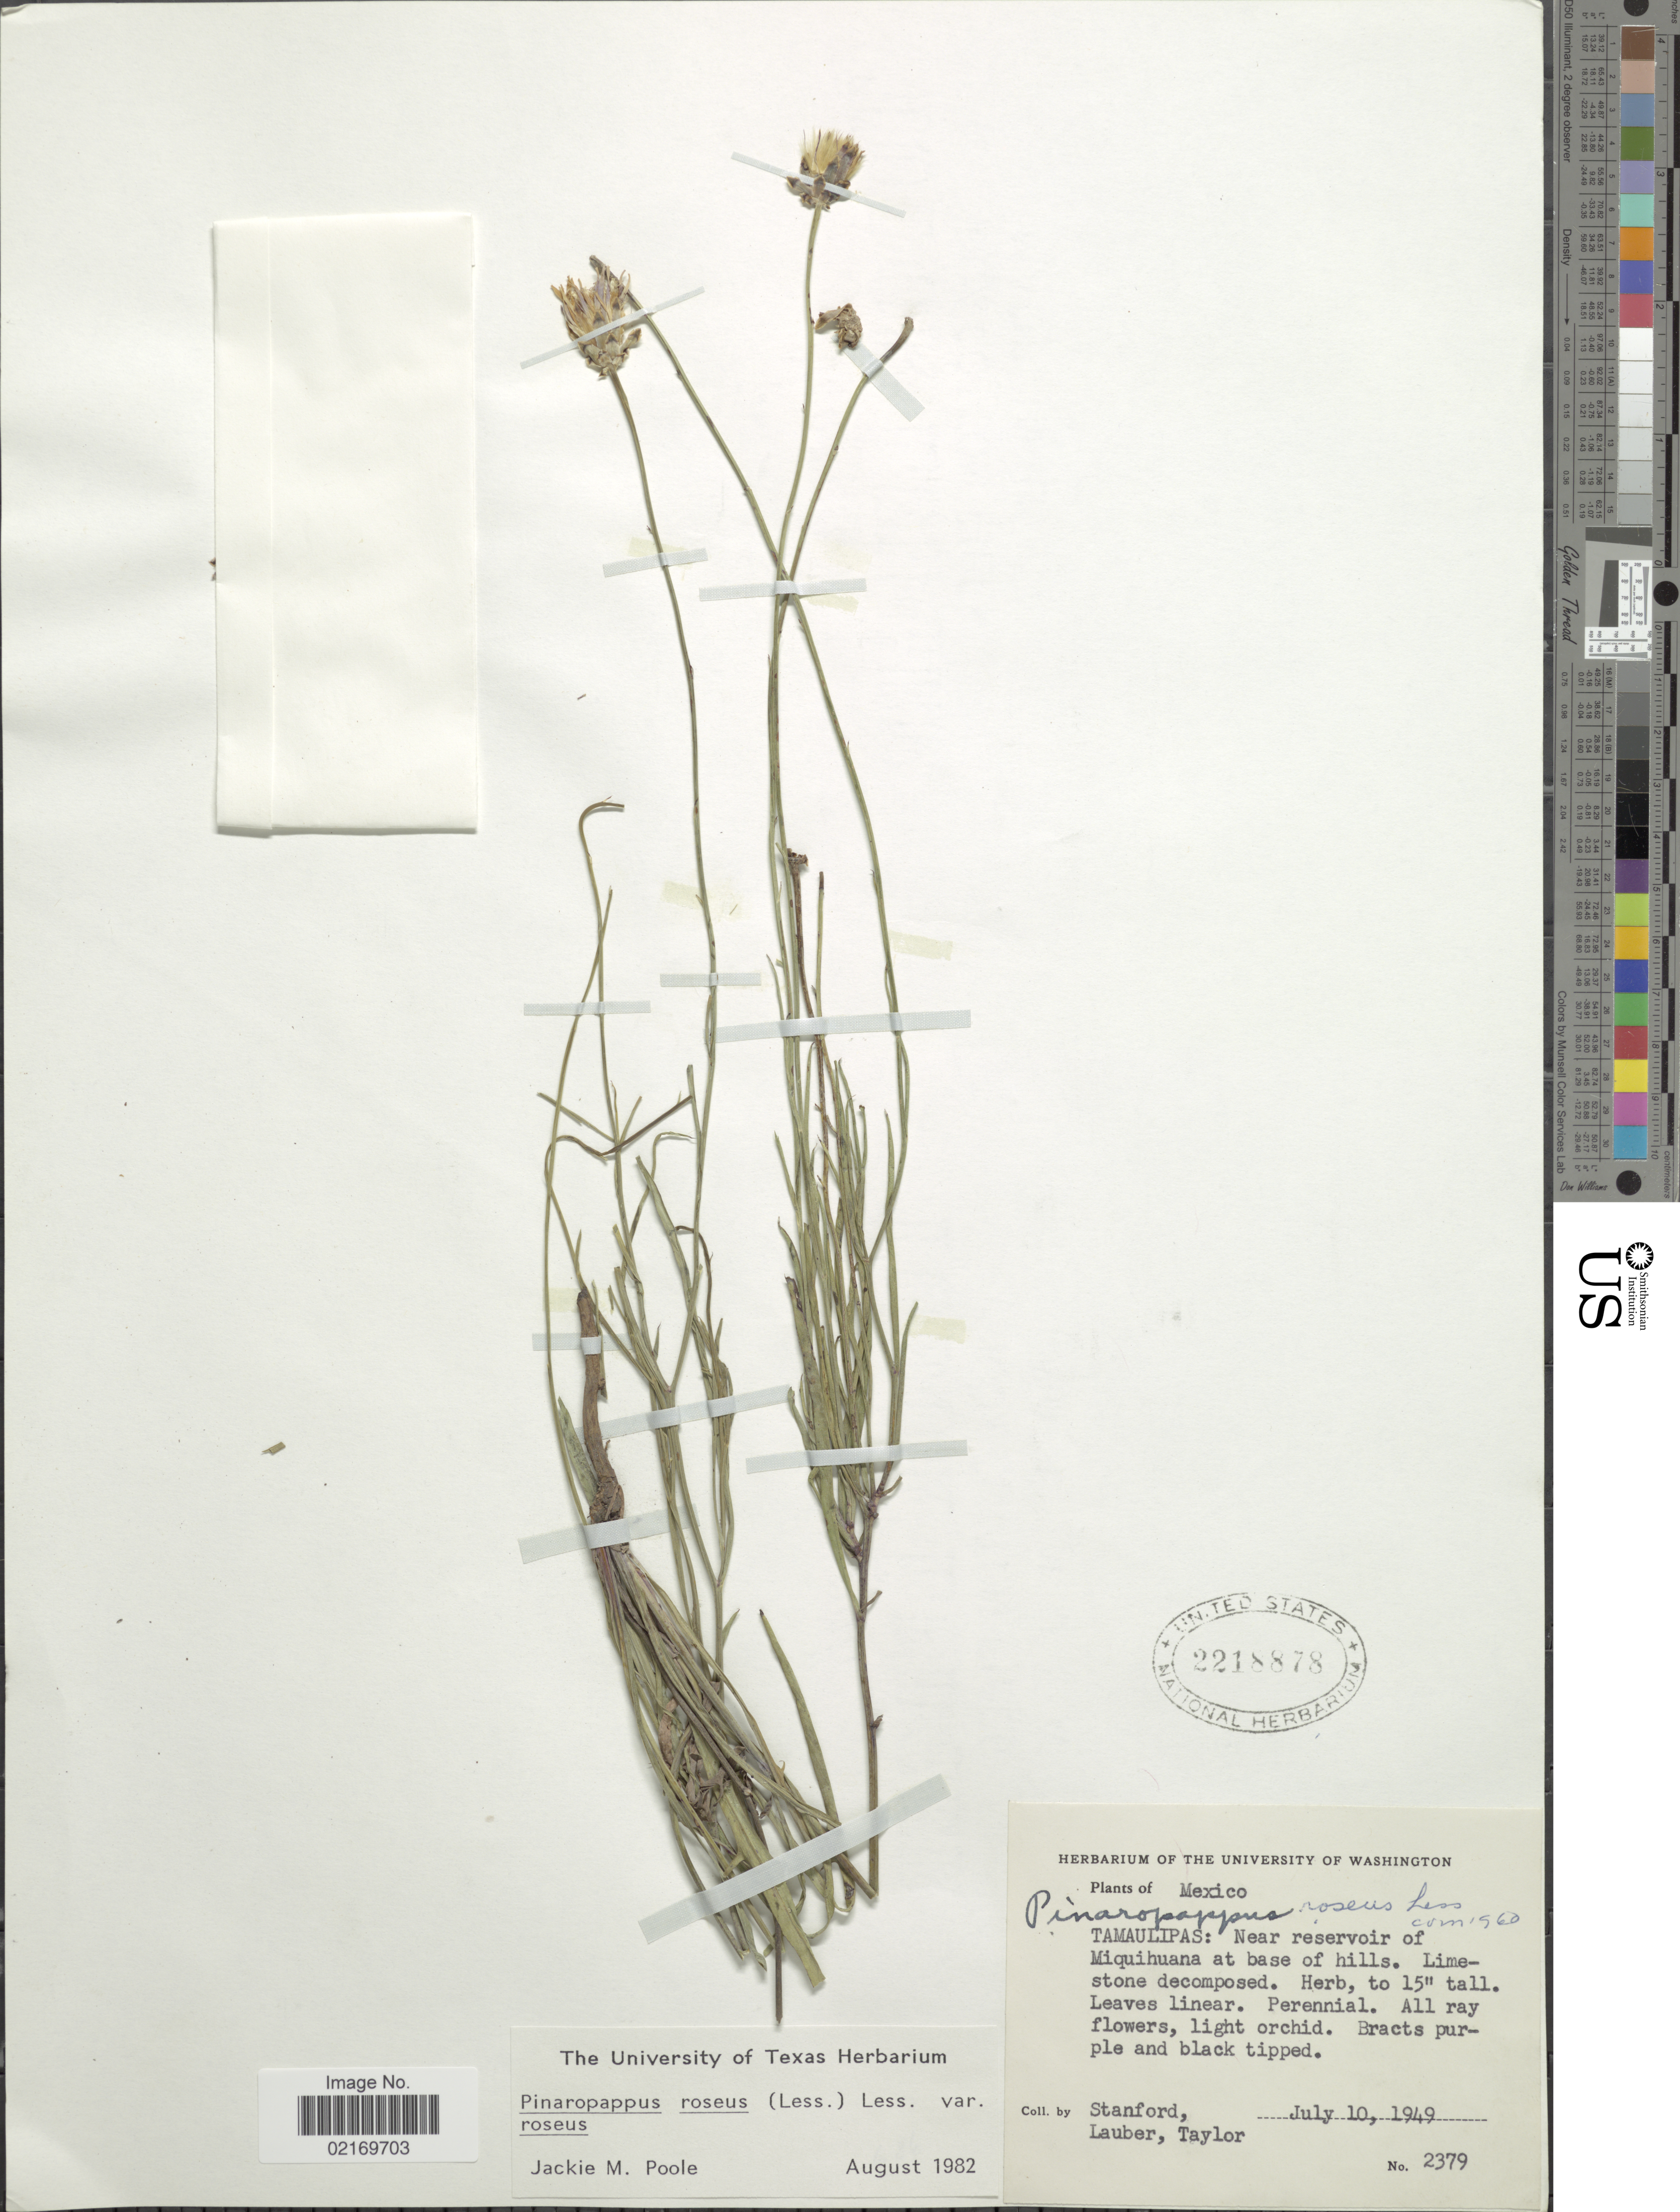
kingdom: Plantae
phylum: Tracheophyta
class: Magnoliopsida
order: Asterales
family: Asteraceae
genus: Pinaropappus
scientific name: Pinaropappus roseus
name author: Less.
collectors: -. Stanford, -. Lauber & -. Taylor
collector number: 2379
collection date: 1949-07-10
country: Mexico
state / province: Tamaulipas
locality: Near reservoir of Miquihuana at base of hills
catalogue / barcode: US 2218878